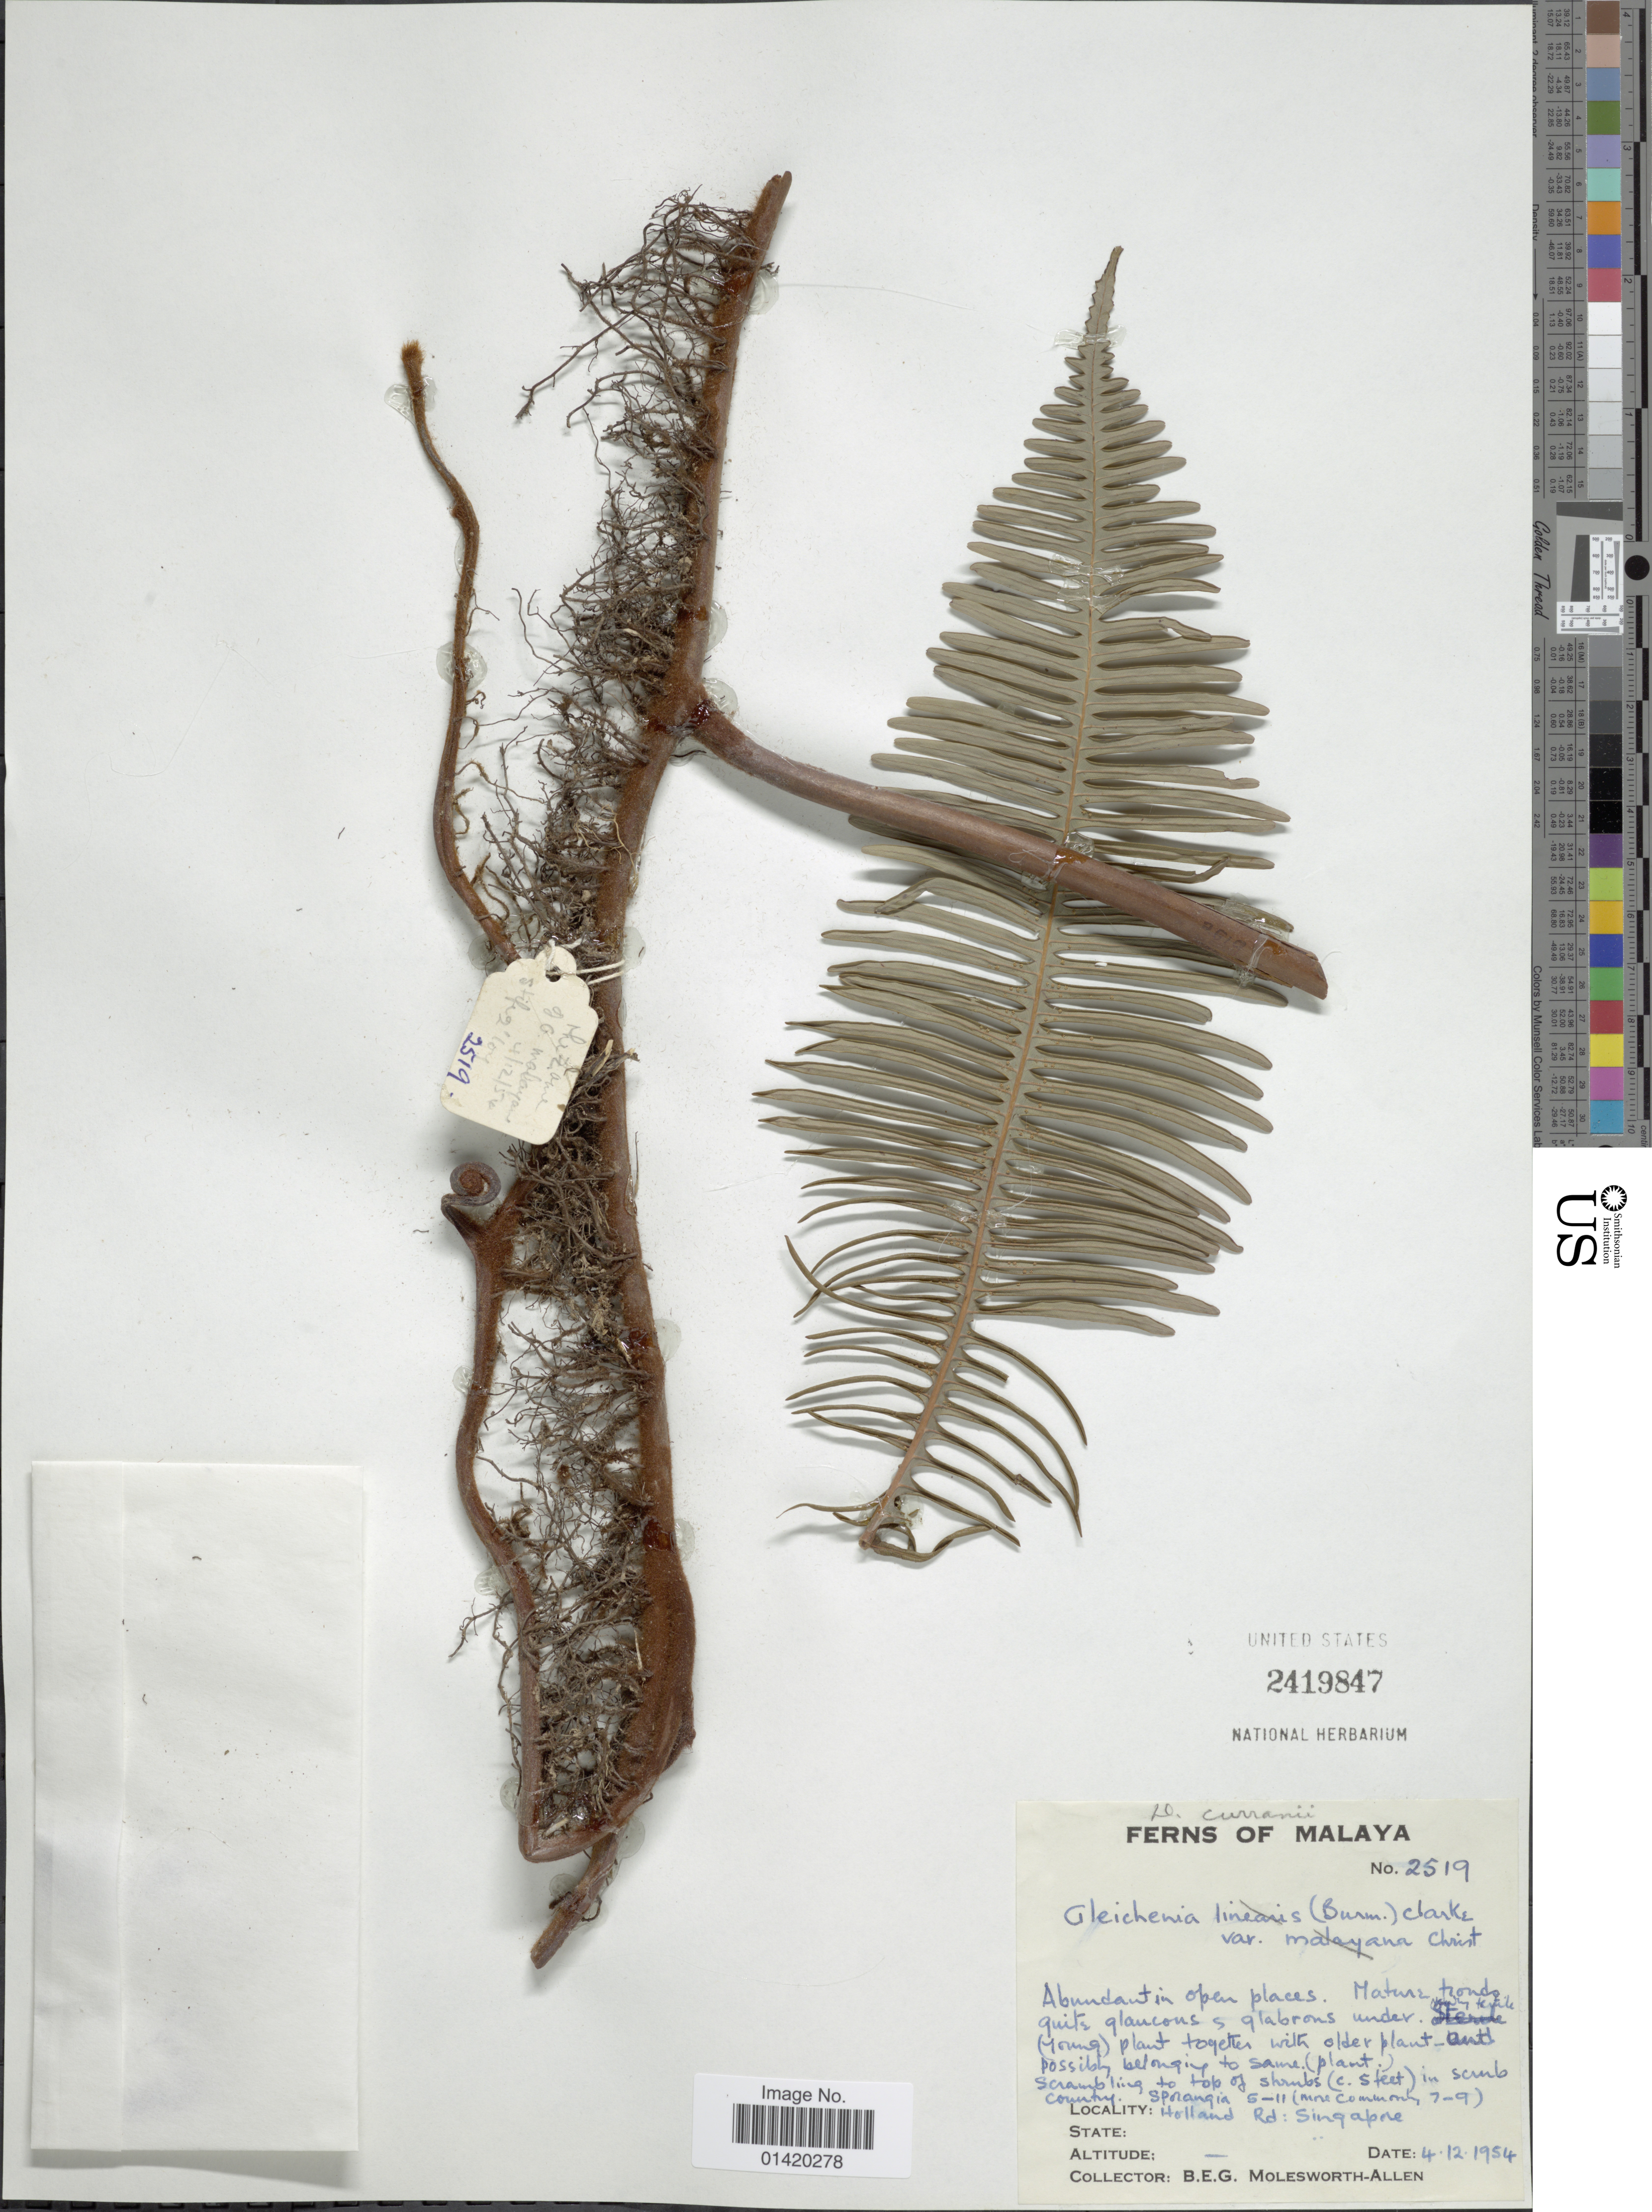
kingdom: Plantae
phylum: Tracheophyta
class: Polypodiopsida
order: Gleicheniales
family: Gleicheniaceae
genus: Dicranopteris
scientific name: Dicranopteris curranii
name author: Copel.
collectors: Mrs. B. E. G. Molesworth-Allen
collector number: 2519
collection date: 1954-12-04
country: Singapore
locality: Malaya, Holland Rd: Singapore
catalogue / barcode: US 2419847